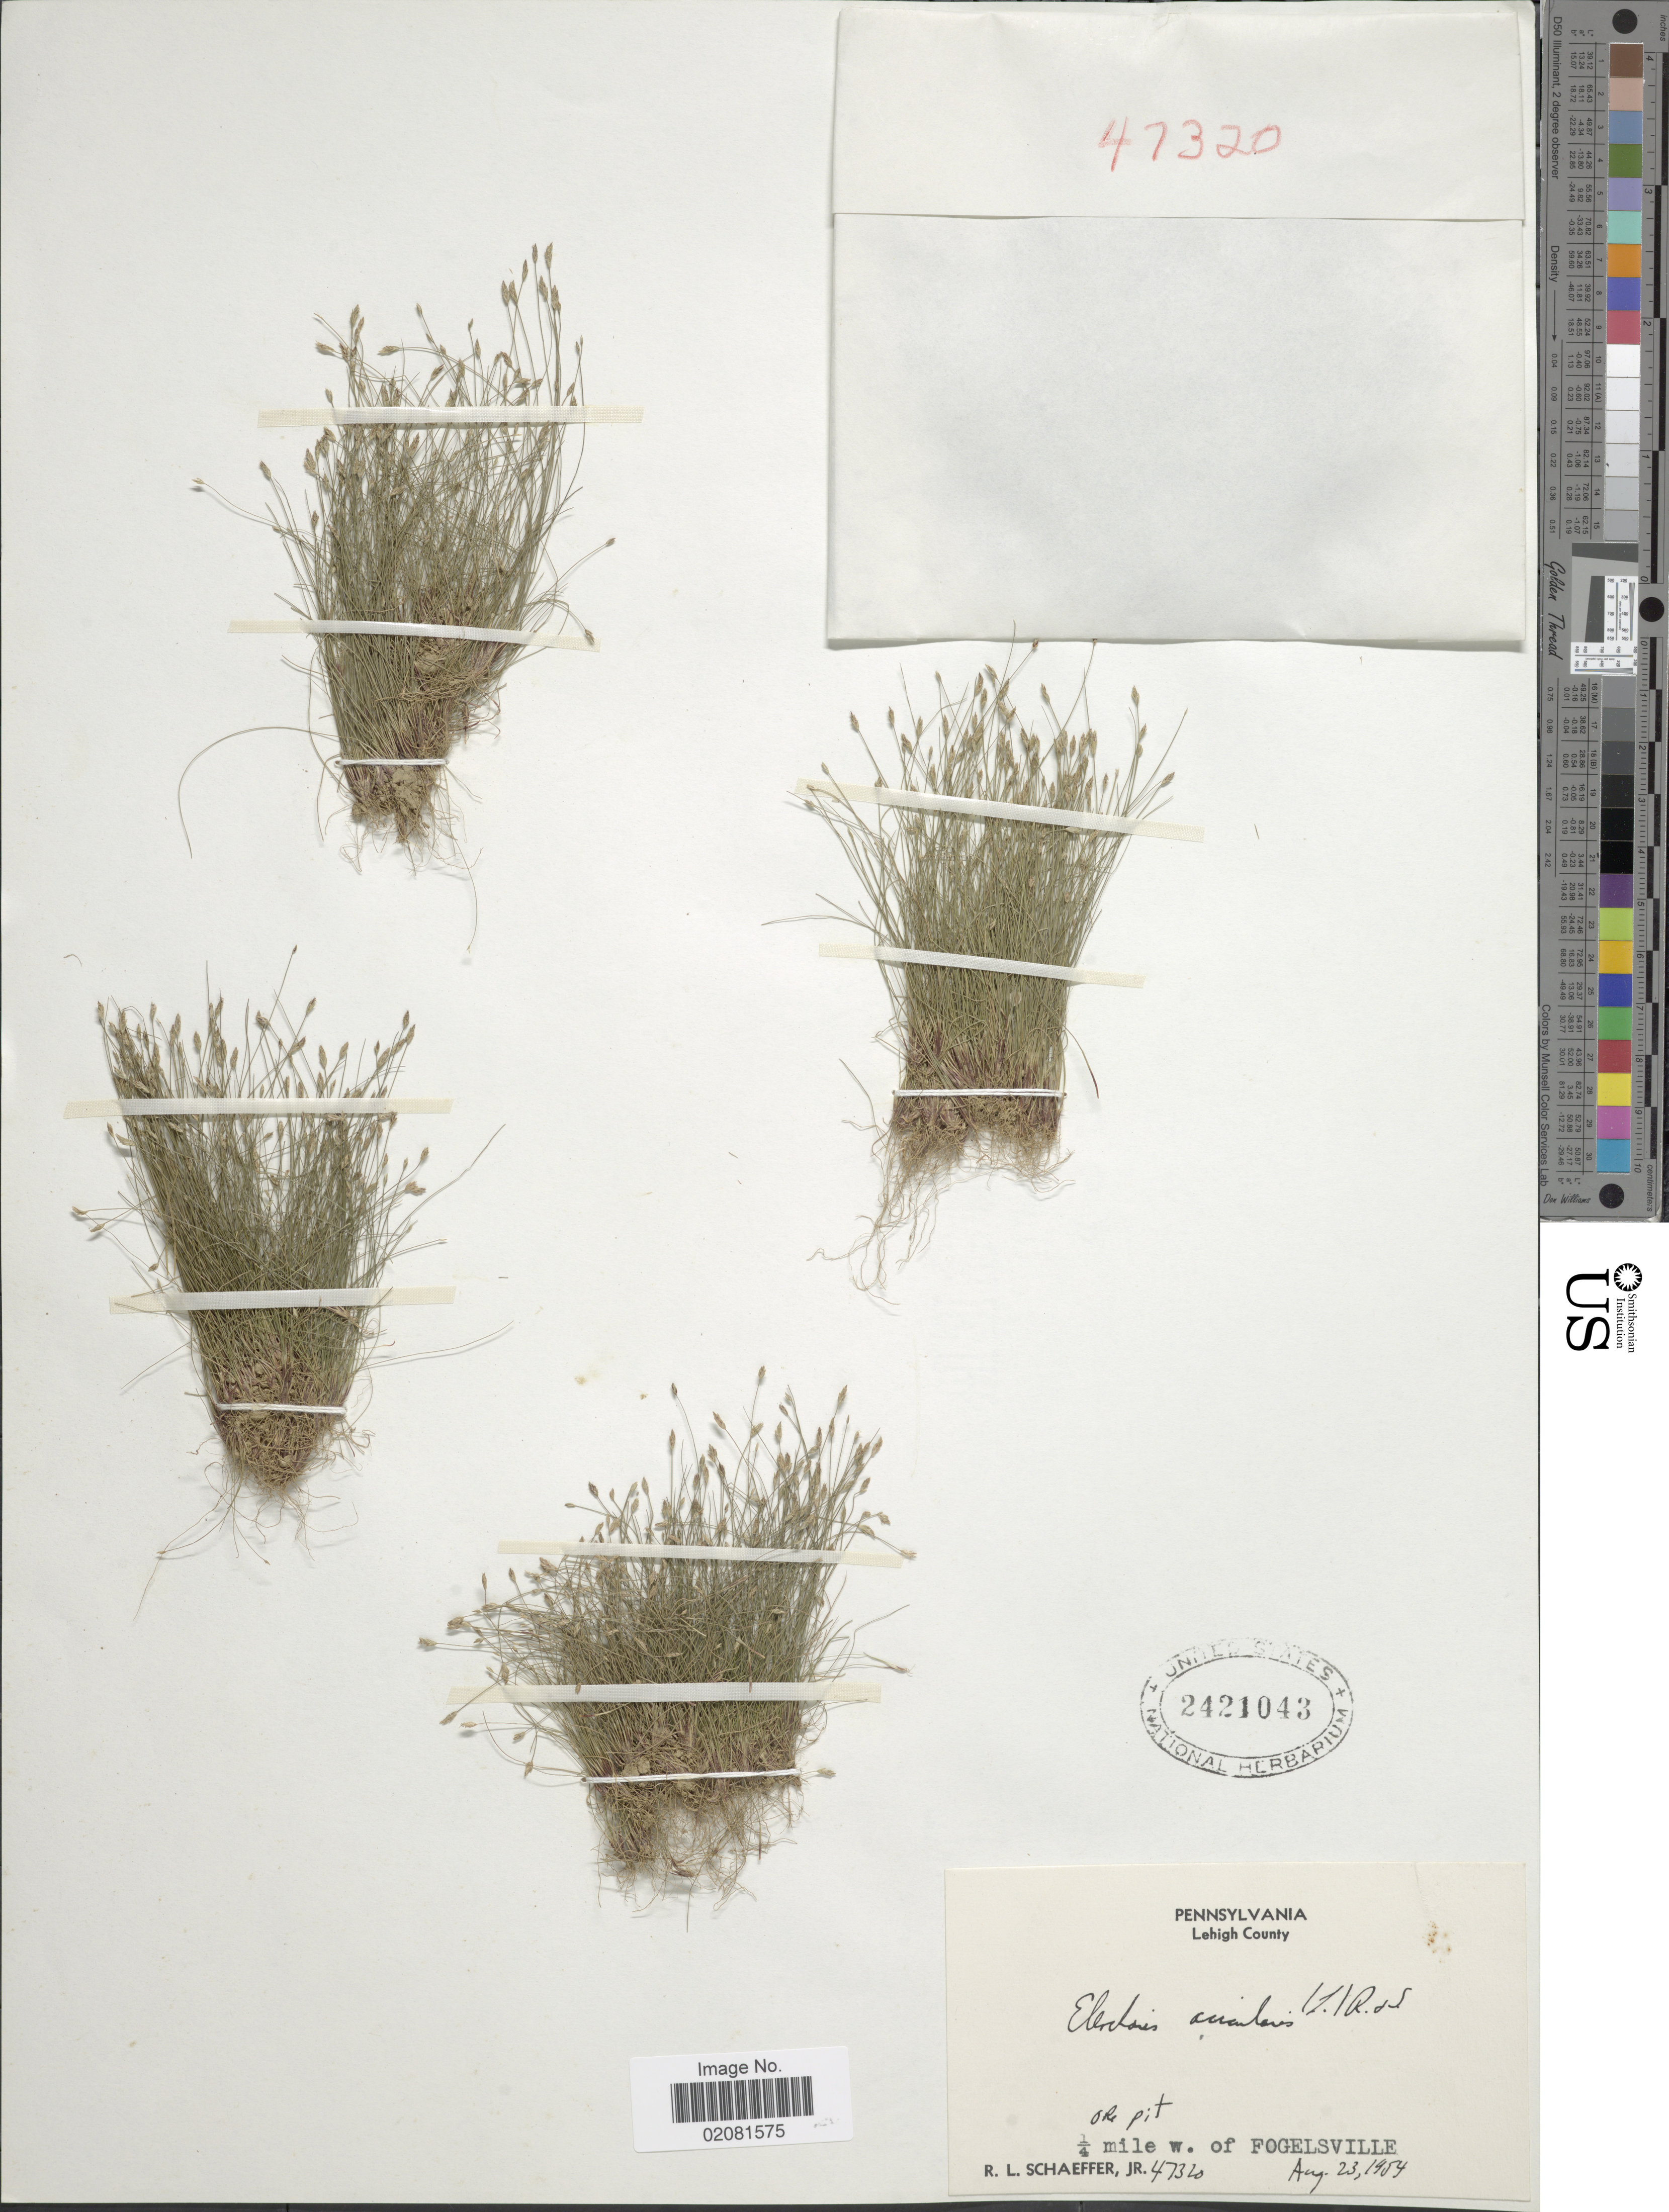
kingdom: Plantae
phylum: Tracheophyta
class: Liliopsida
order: Poales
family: Cyperaceae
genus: Eleocharis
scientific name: Eleocharis acicularis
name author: (L.) Roem. & Schult.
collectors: R. L. Schaeffer Jr.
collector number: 47320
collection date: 1954-08-23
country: United States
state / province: Pennsylvania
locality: Lehigh County. ¼ mile w. of Fogelsville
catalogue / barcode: US 2421043